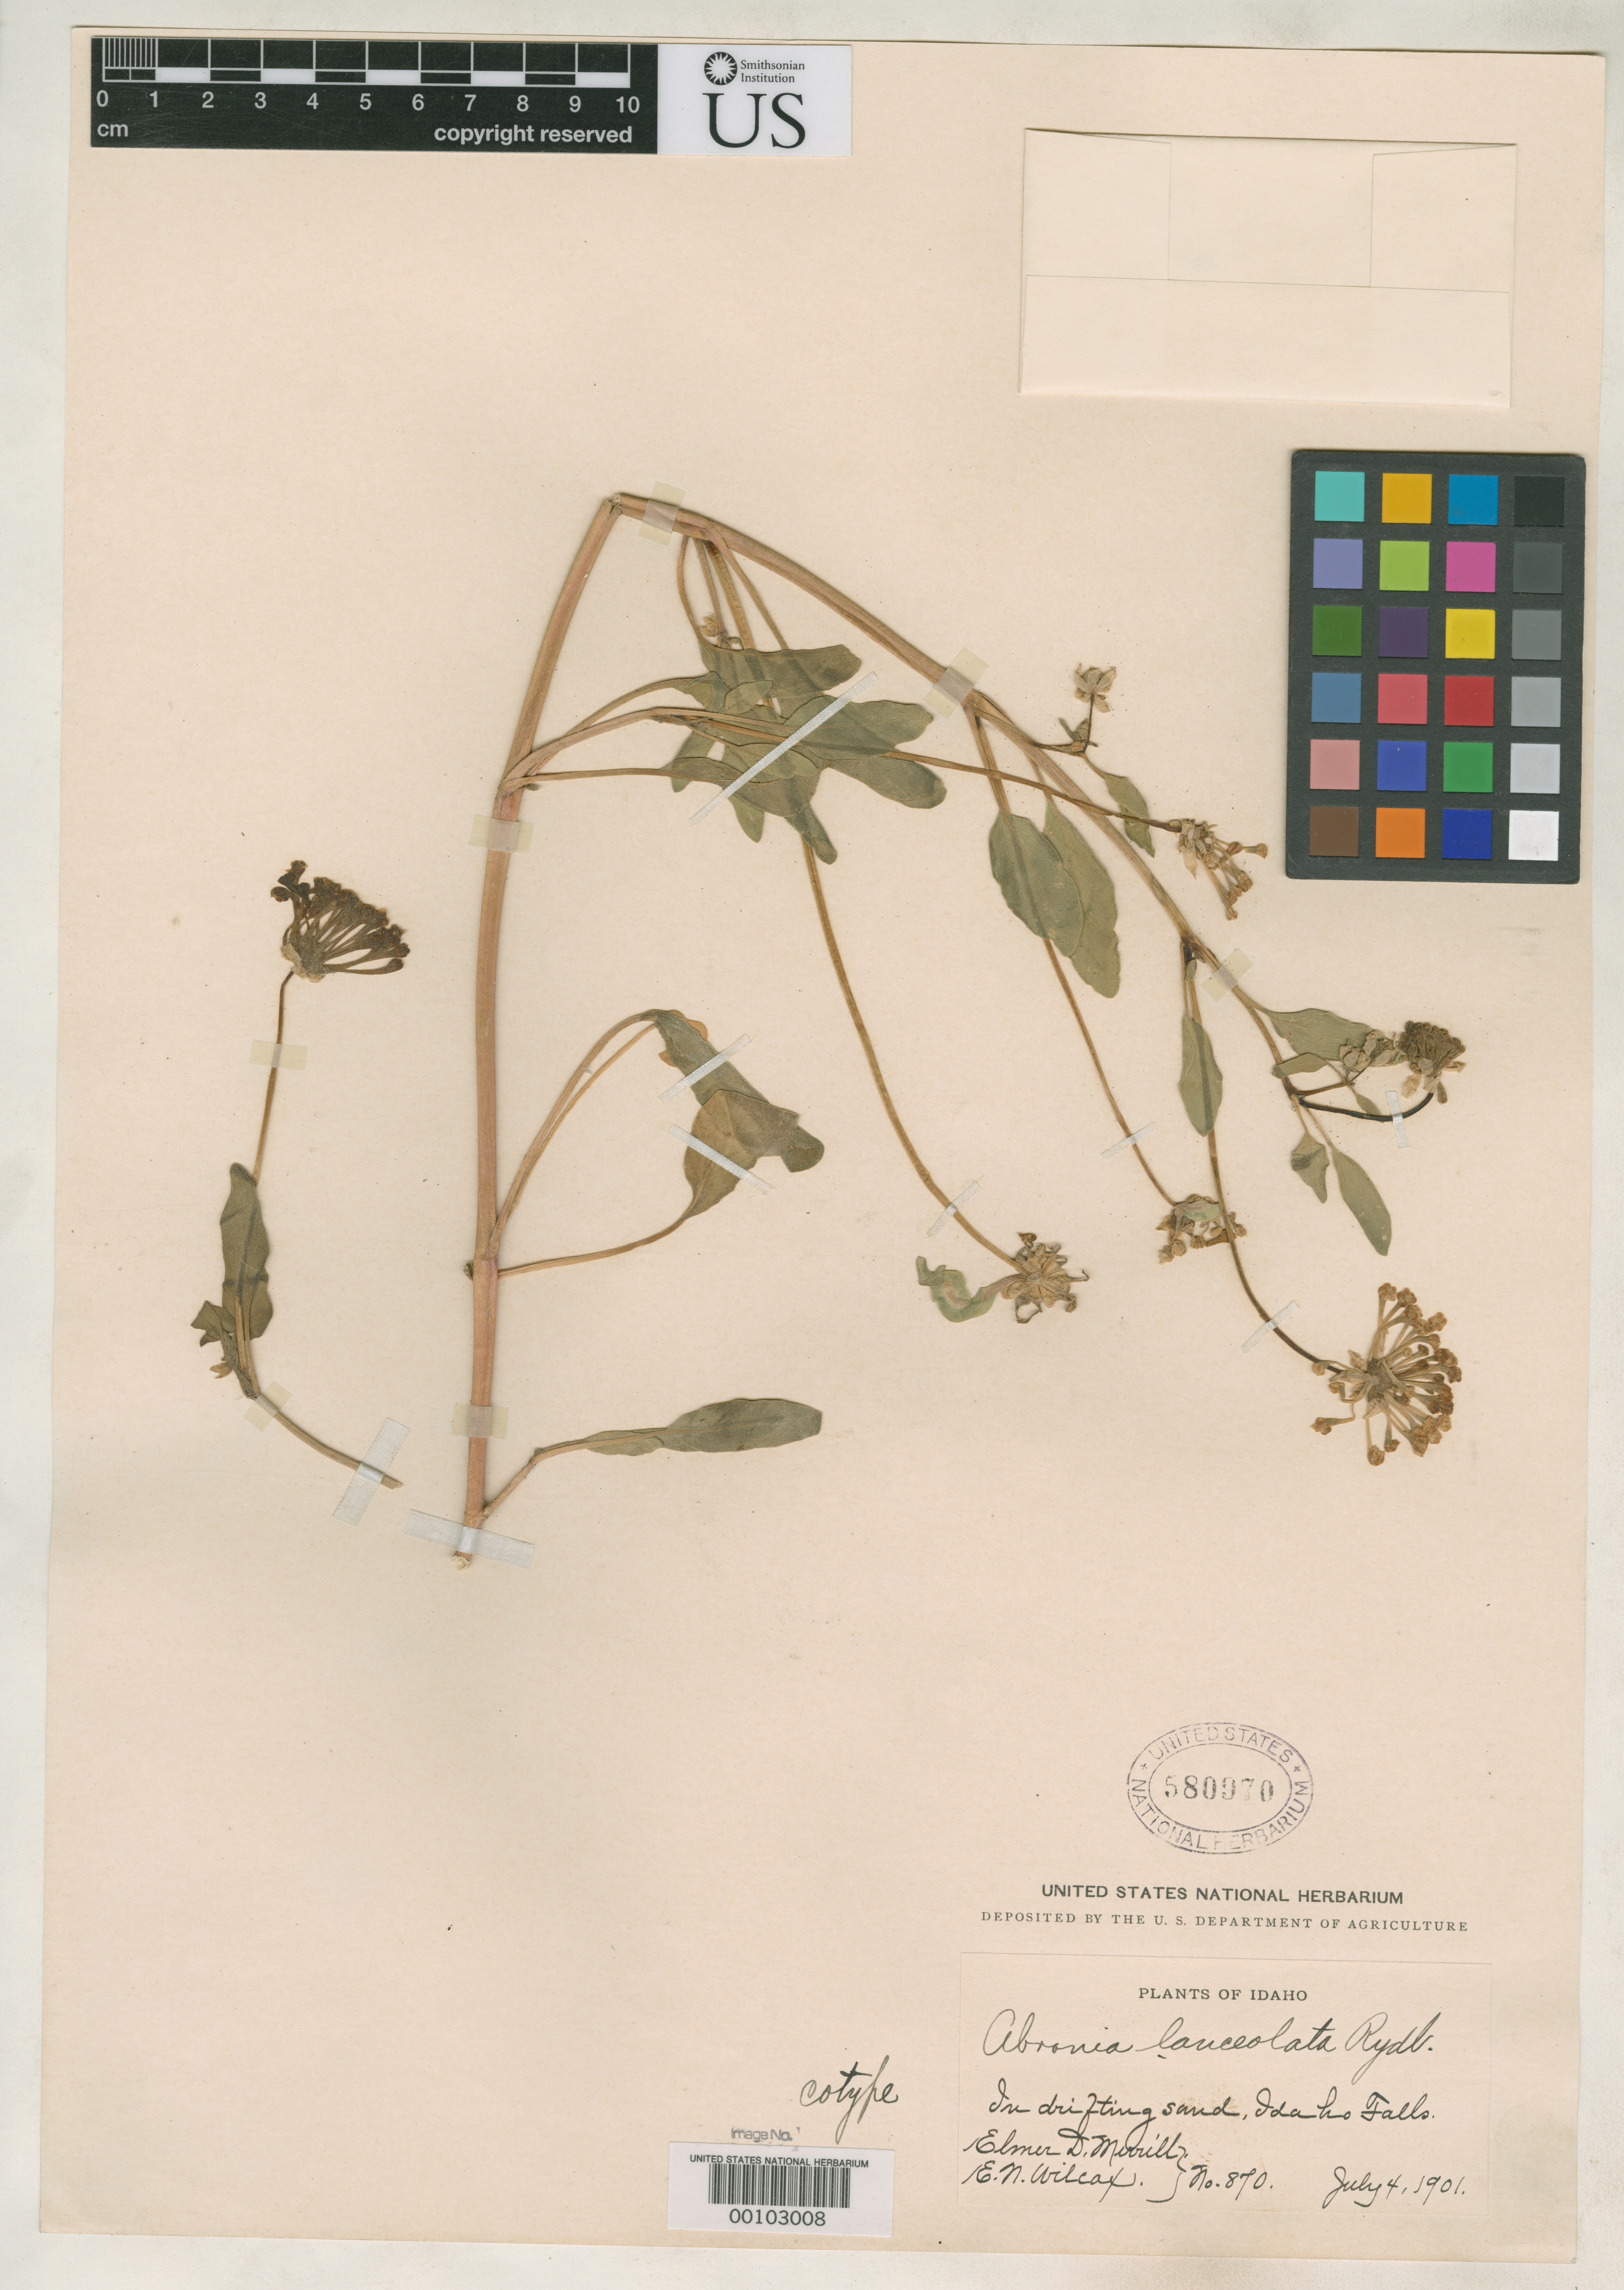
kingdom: Plantae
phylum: Tracheophyta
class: Magnoliopsida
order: Caryophyllales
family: Nyctaginaceae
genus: Abronia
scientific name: Abronia lanceolata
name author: Rydb.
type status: Isotype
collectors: E. D. Merrill & E. Wilcox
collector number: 870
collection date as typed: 04 Jul 1901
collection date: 1901-07-04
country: United States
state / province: Idaho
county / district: Bonneville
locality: Idaho Falls.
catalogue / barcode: US 580970